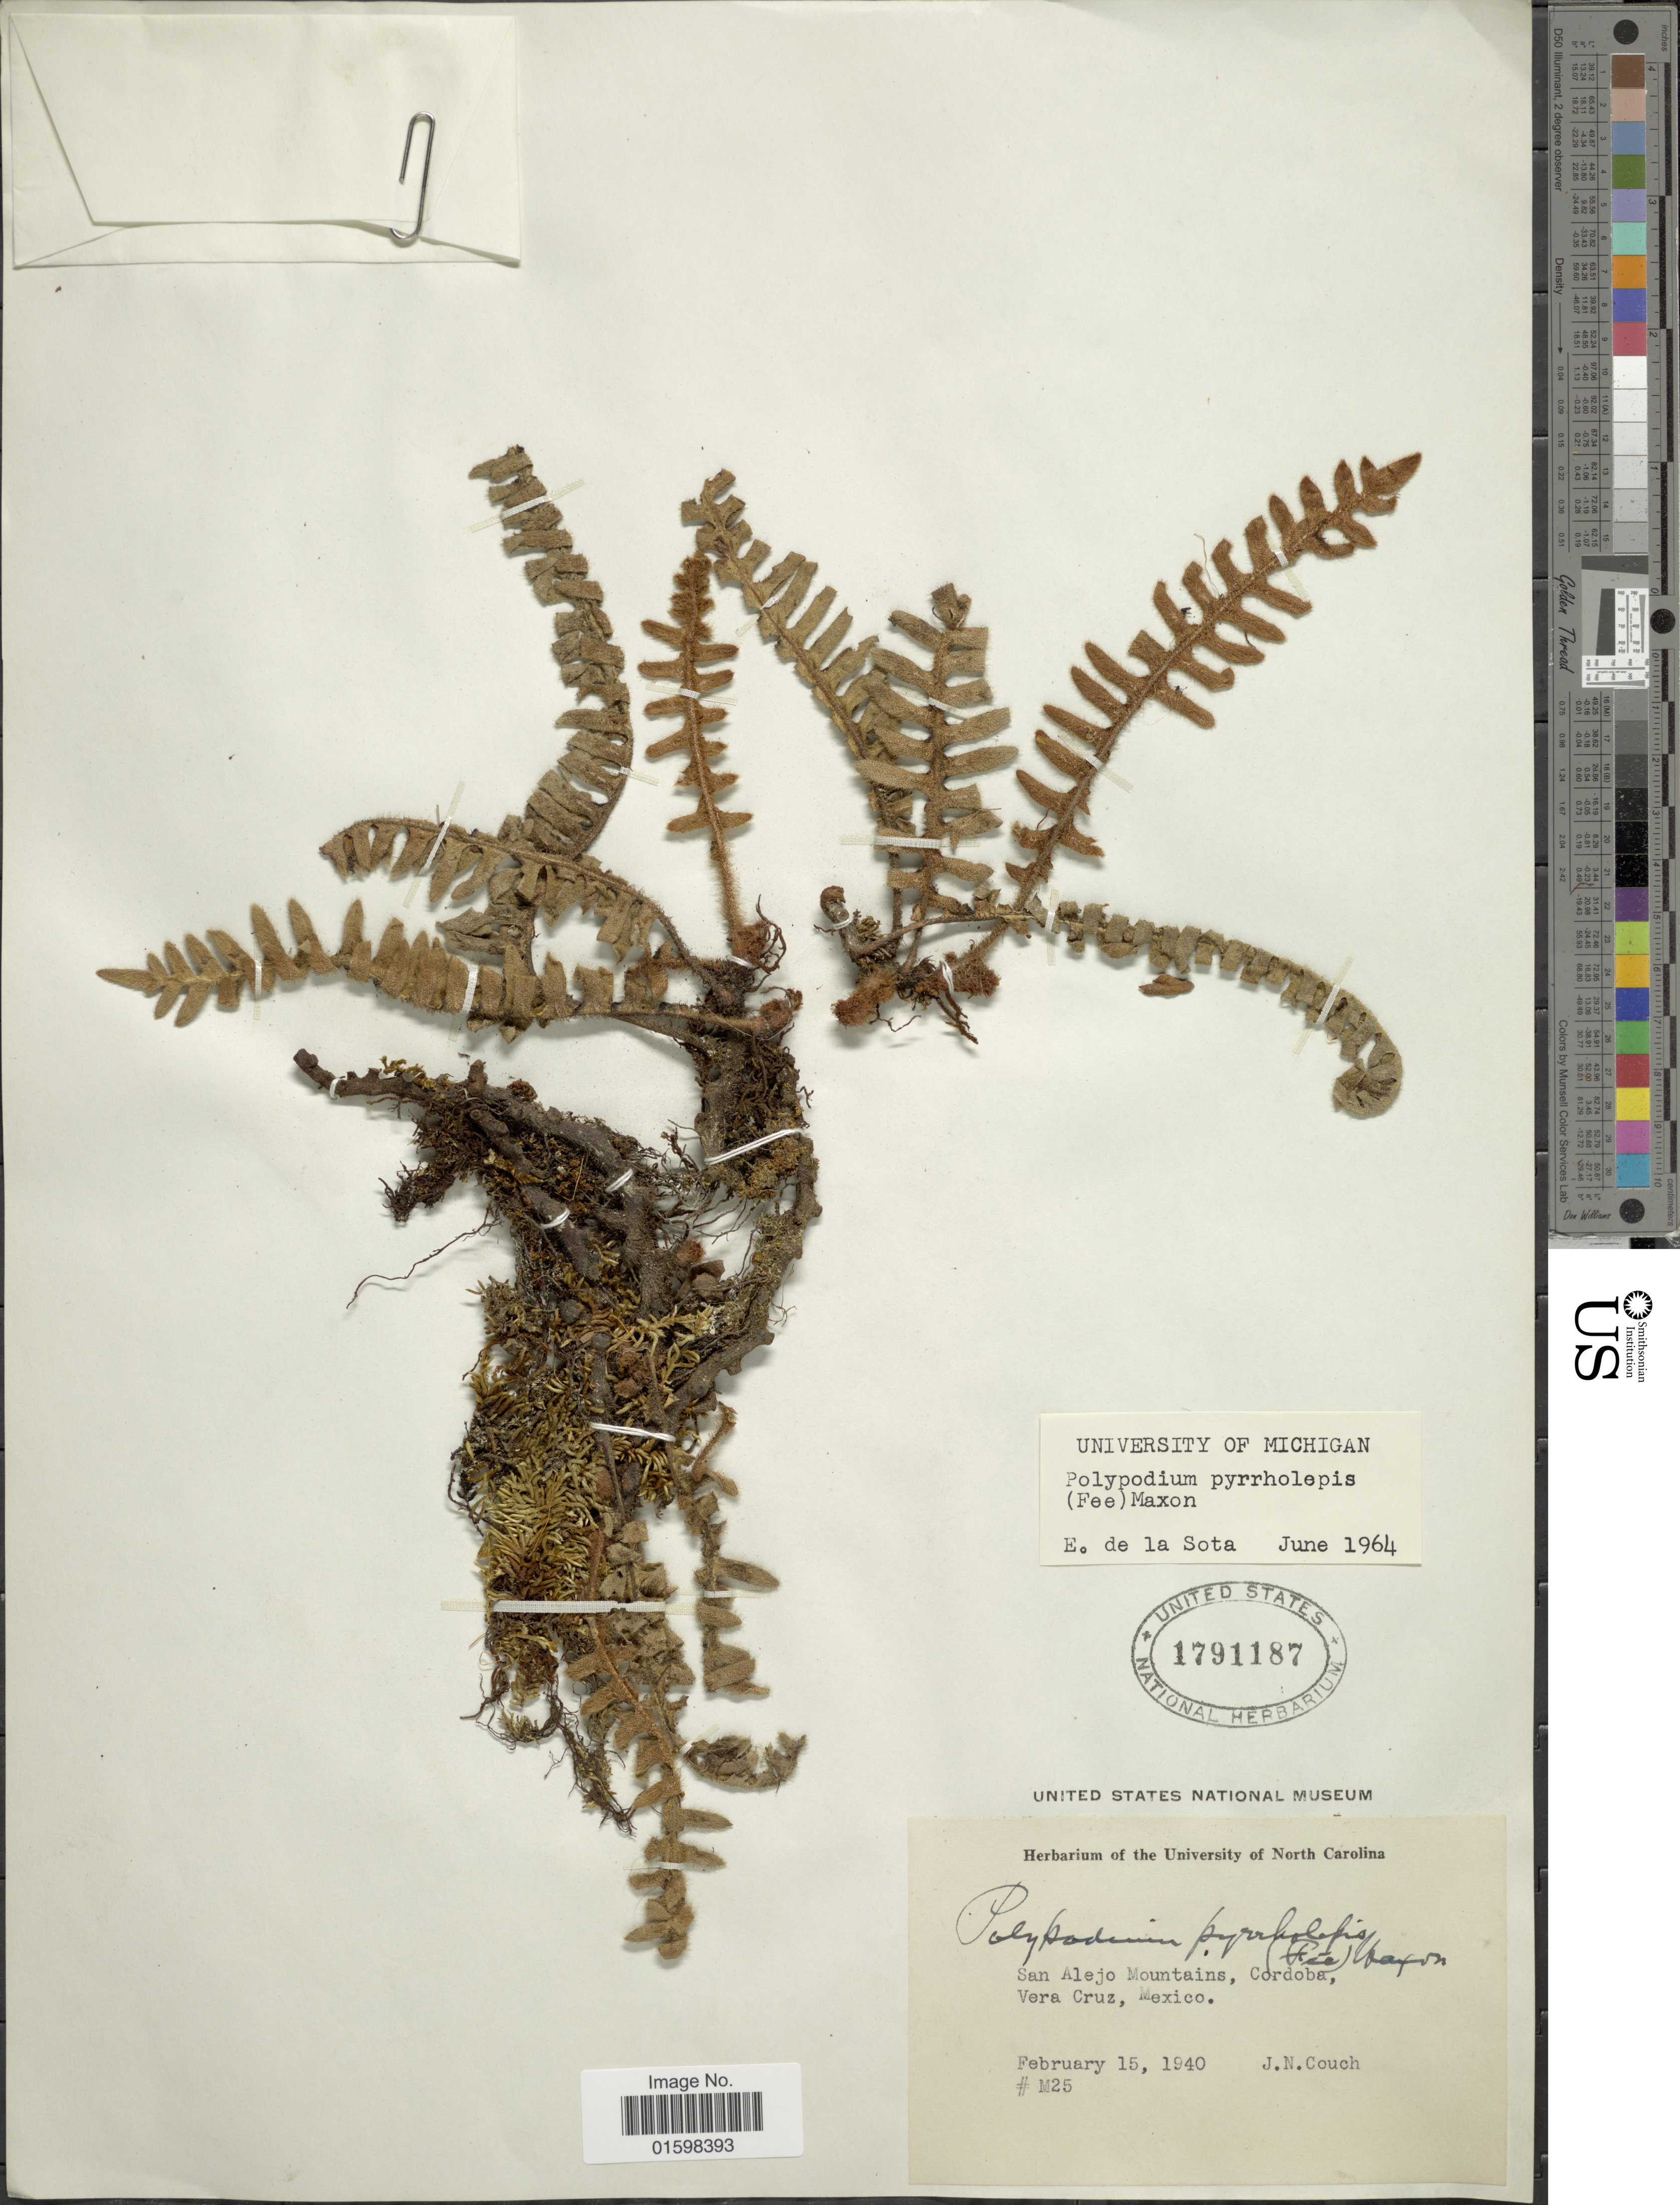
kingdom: Plantae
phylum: Tracheophyta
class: Polypodiopsida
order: Polypodiales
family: Polypodiaceae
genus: Pleopeltis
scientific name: Pleopeltis pyrrholepis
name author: (Fée) A.R. Sm. & Tejero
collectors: J. N. Couch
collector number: M25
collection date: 1940-02-15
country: Mexico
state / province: Veracruz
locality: San Alejo, Mountains, Cordoba, Vera Cruz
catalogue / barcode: US 1791187